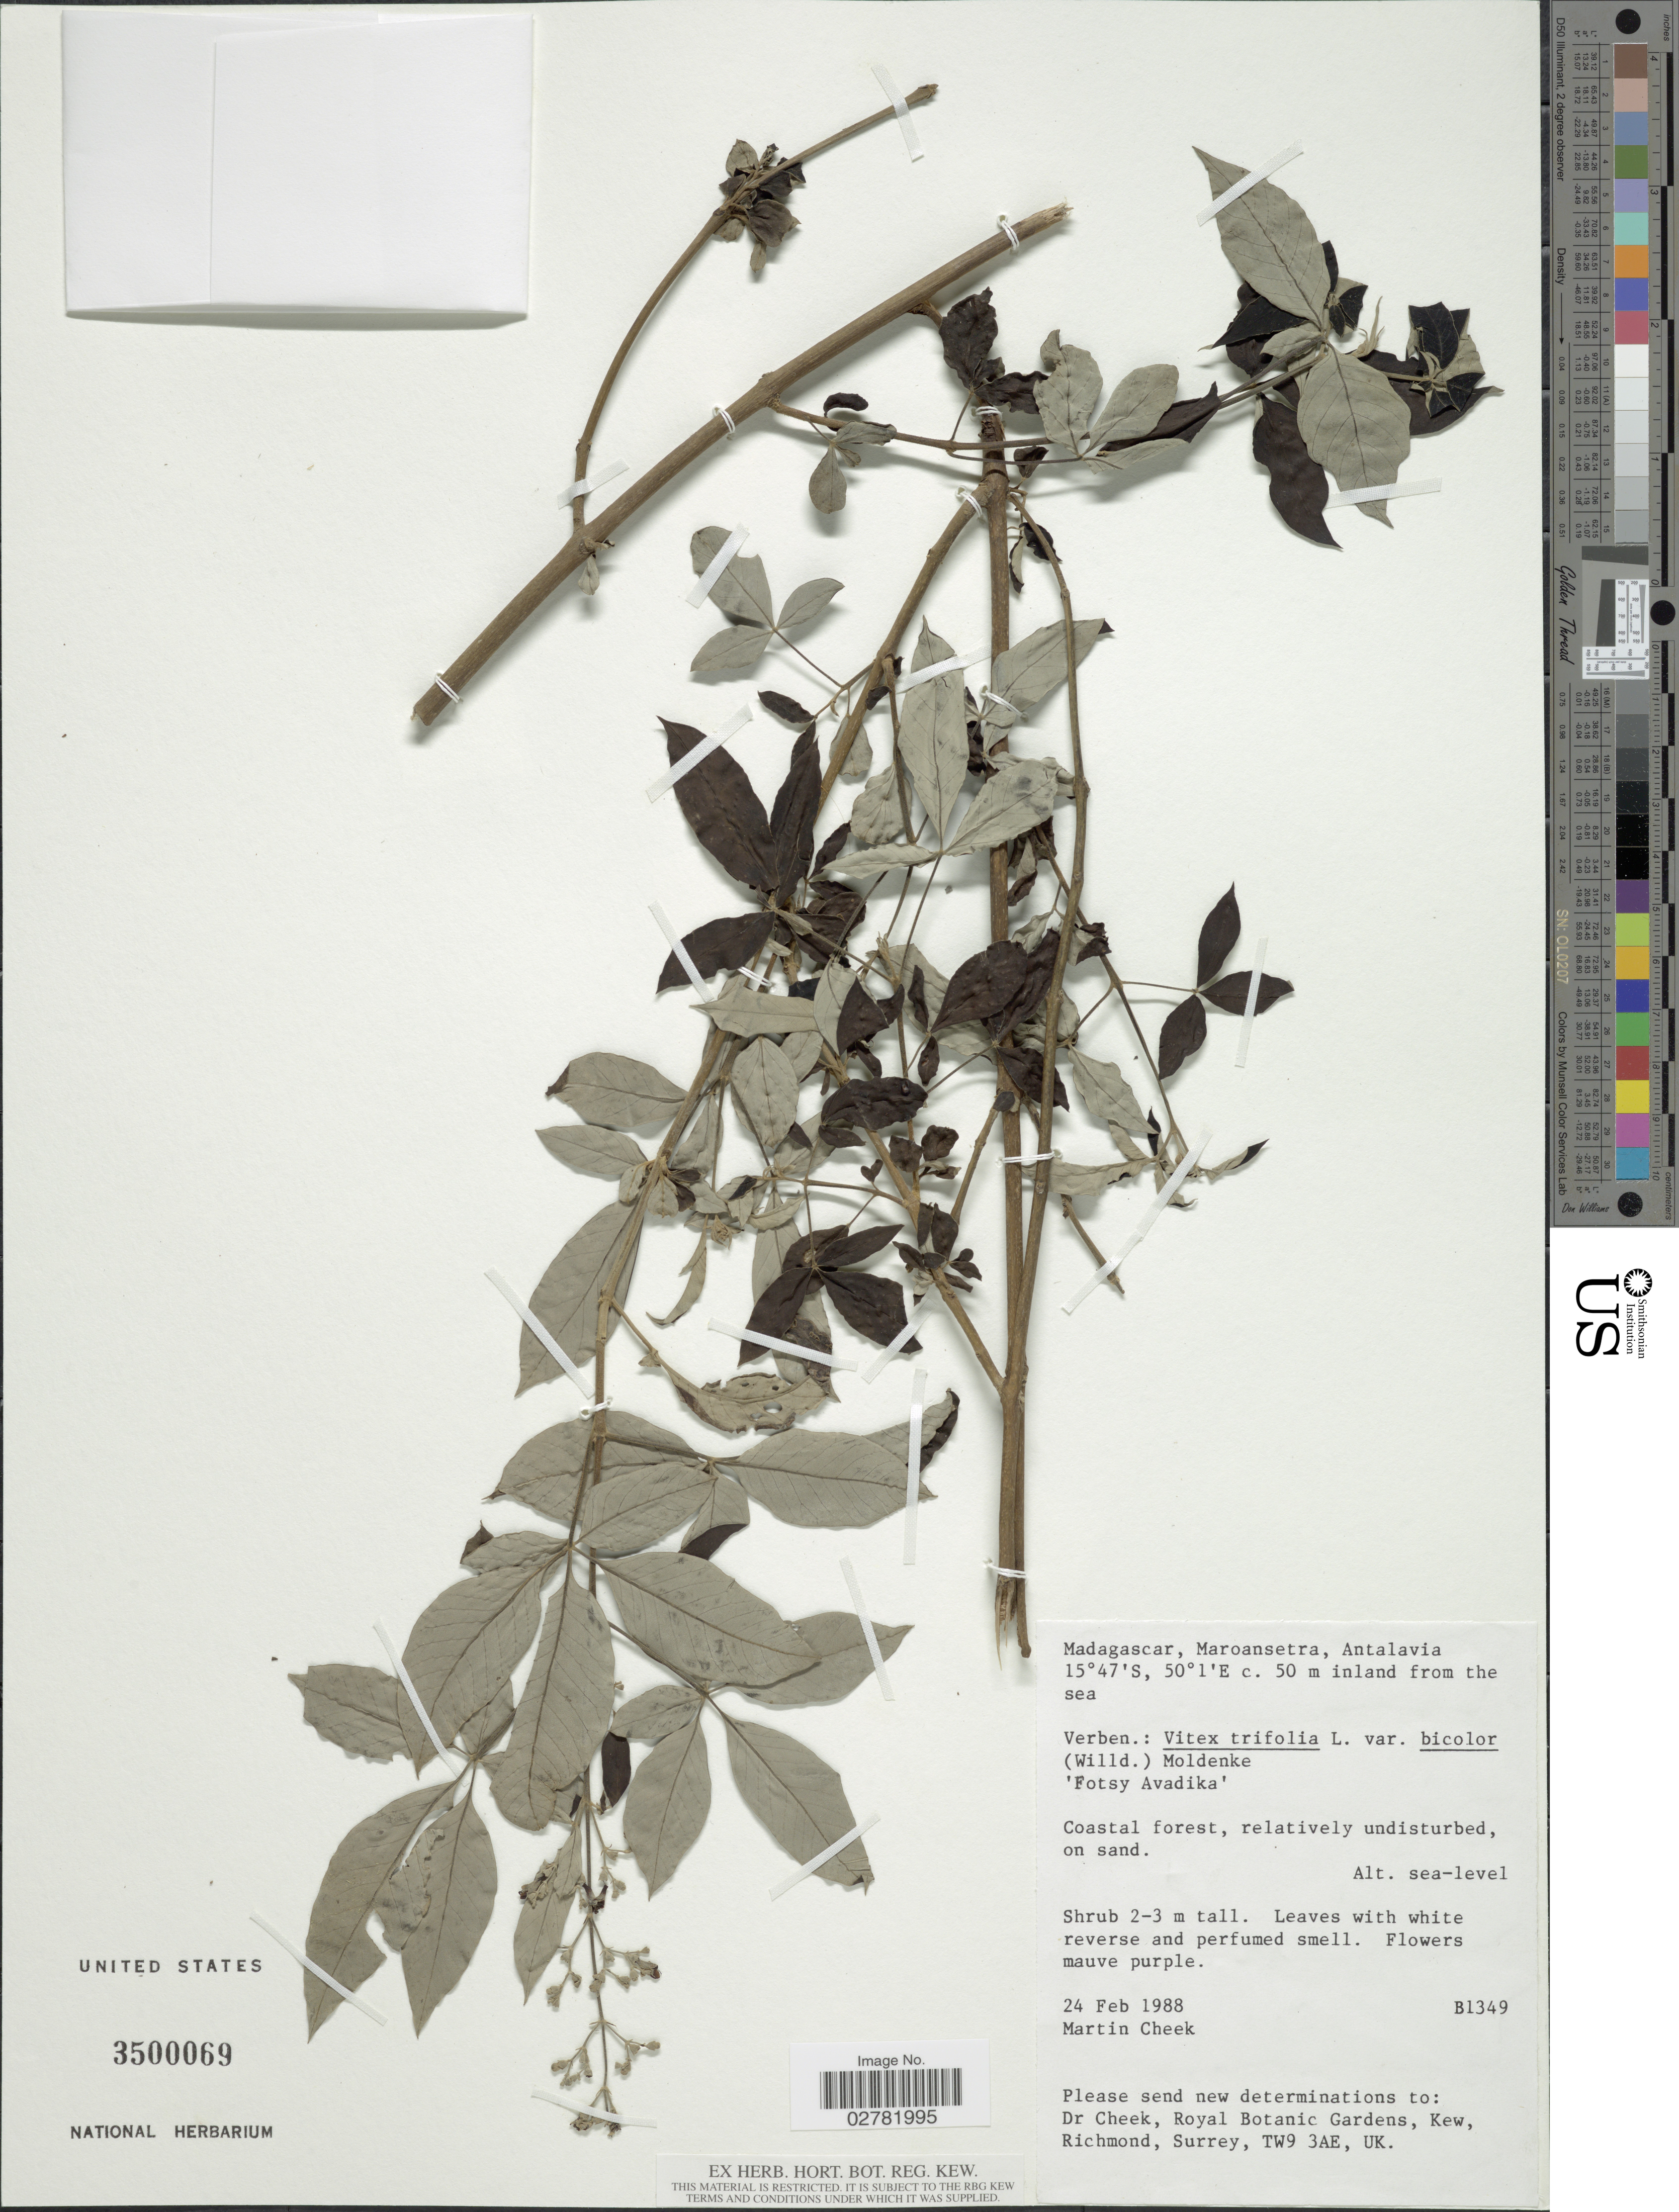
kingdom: Plantae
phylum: Tracheophyta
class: Magnoliopsida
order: Lamiales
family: Lamiaceae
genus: Vitex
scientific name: Vitex trifolia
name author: L.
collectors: M. Cheek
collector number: B1349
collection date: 1988-02-24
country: Madagascar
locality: Maroansetra, Antalavia. Coastal forest.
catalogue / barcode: US 3500069